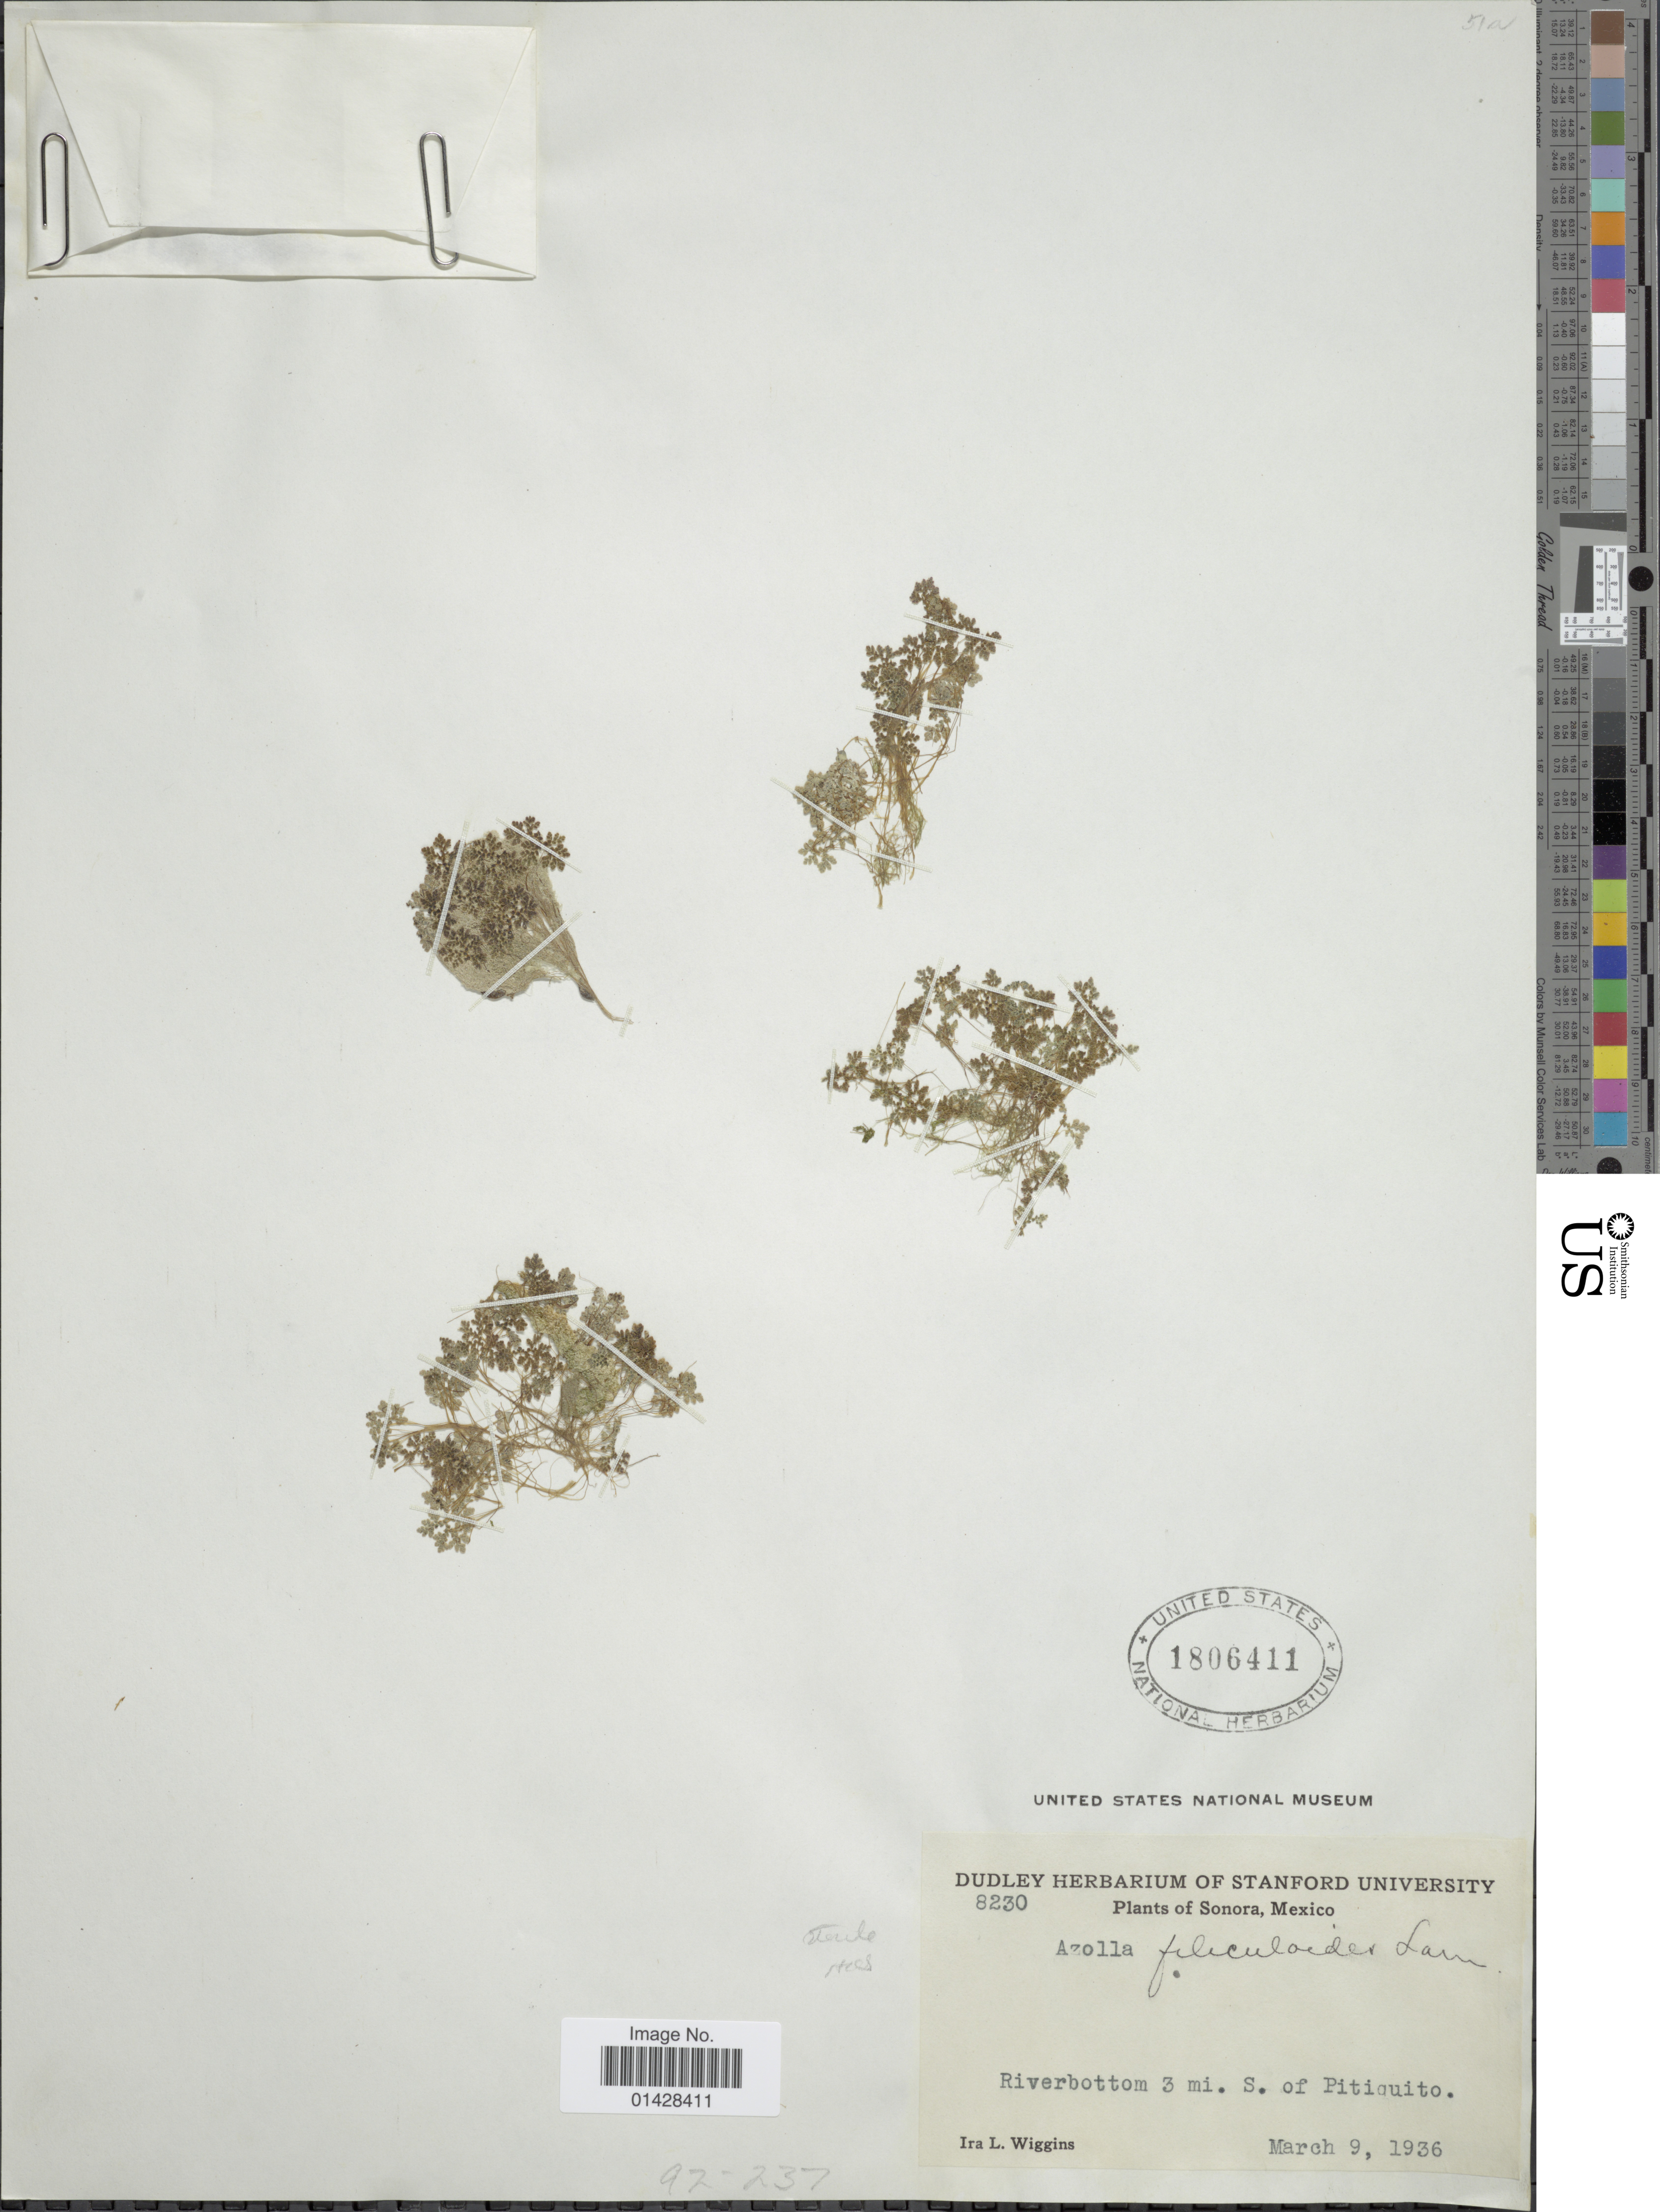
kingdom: Plantae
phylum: Tracheophyta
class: Polypodiopsida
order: Salviniales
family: Salviniaceae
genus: Azolla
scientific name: Azolla sp.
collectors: I. L. Wiggins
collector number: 8230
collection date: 1936-03-09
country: Mexico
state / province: Sonora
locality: Riverbottom 3 mi. S. of Pitiquito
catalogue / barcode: US 1806411